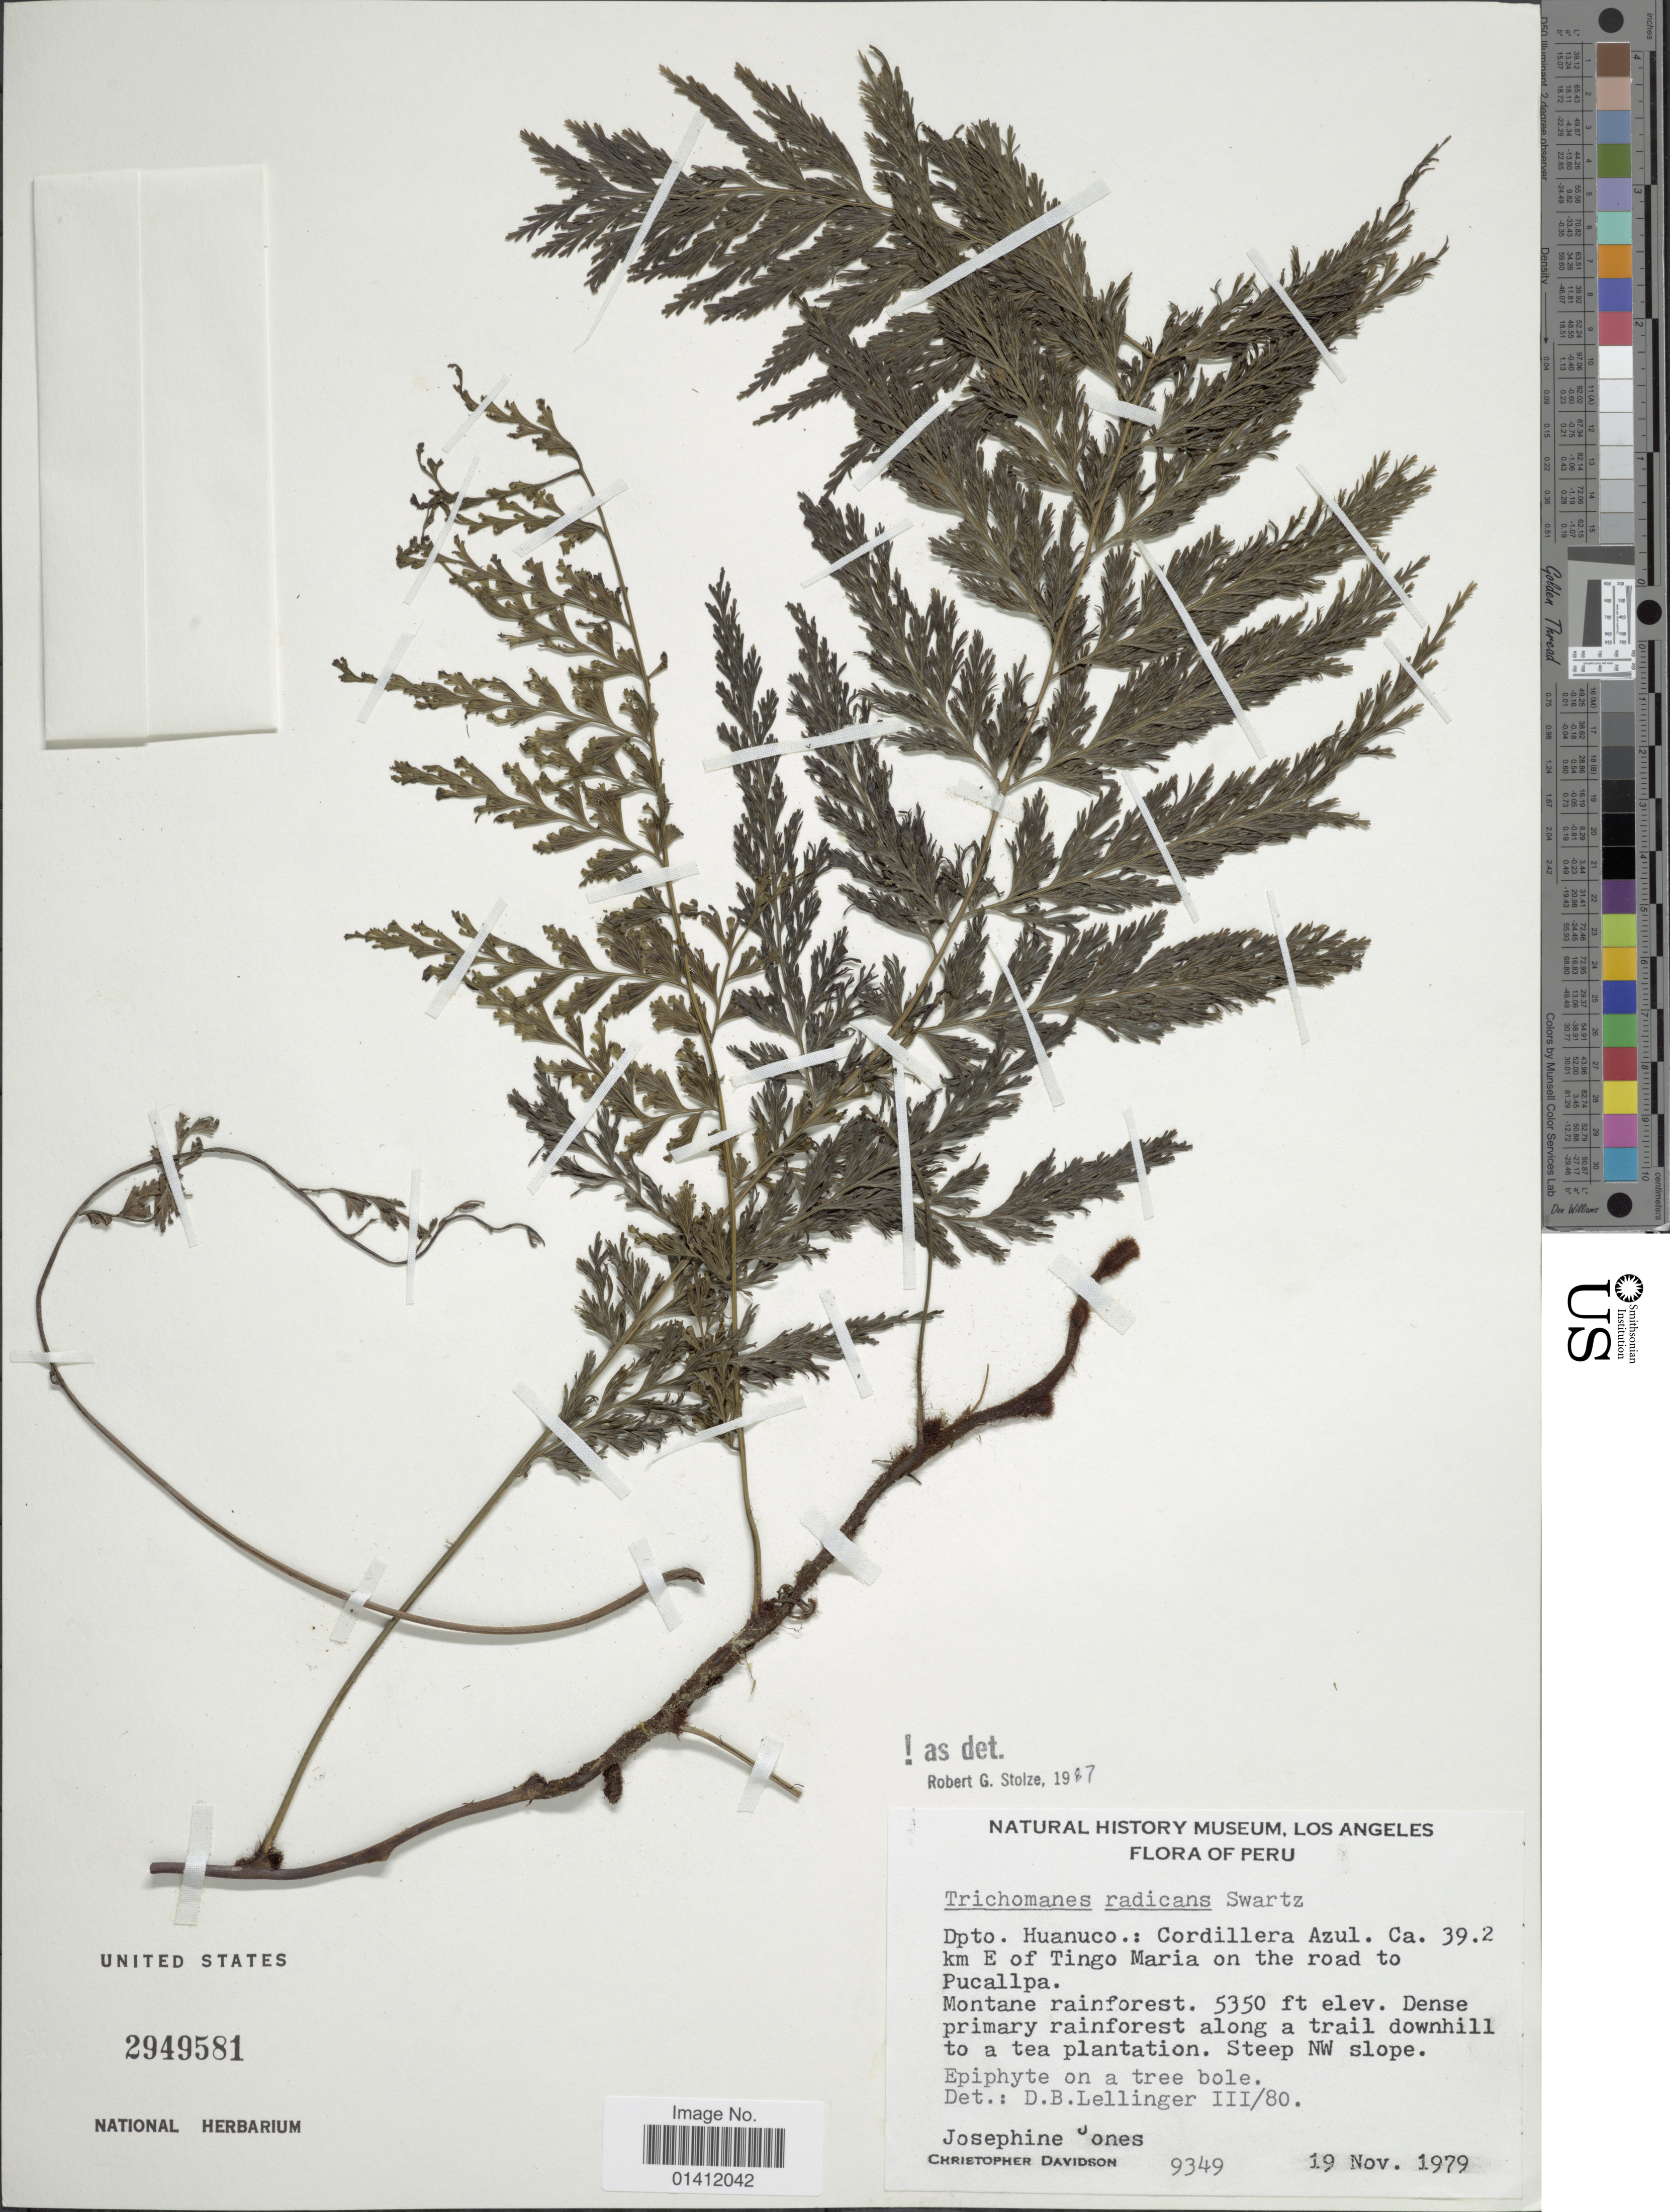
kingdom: Plantae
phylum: Tracheophyta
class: Polypodiopsida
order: Hymenophyllales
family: Hymenophyllaceae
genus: Vandenboschia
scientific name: Vandenboschia radicans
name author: (Sw.) Copel.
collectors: J. Jones & C. Davidson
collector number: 9349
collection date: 1979-11-19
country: Peru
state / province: Huánuco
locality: Cordillera Azul. Ca. 39.2 km E of Tingo Maria on the road to Pucallpa. Dense primary rainforest along a trail downhill to a tea plantation. Steep NW slope.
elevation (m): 1631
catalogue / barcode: US 2949581